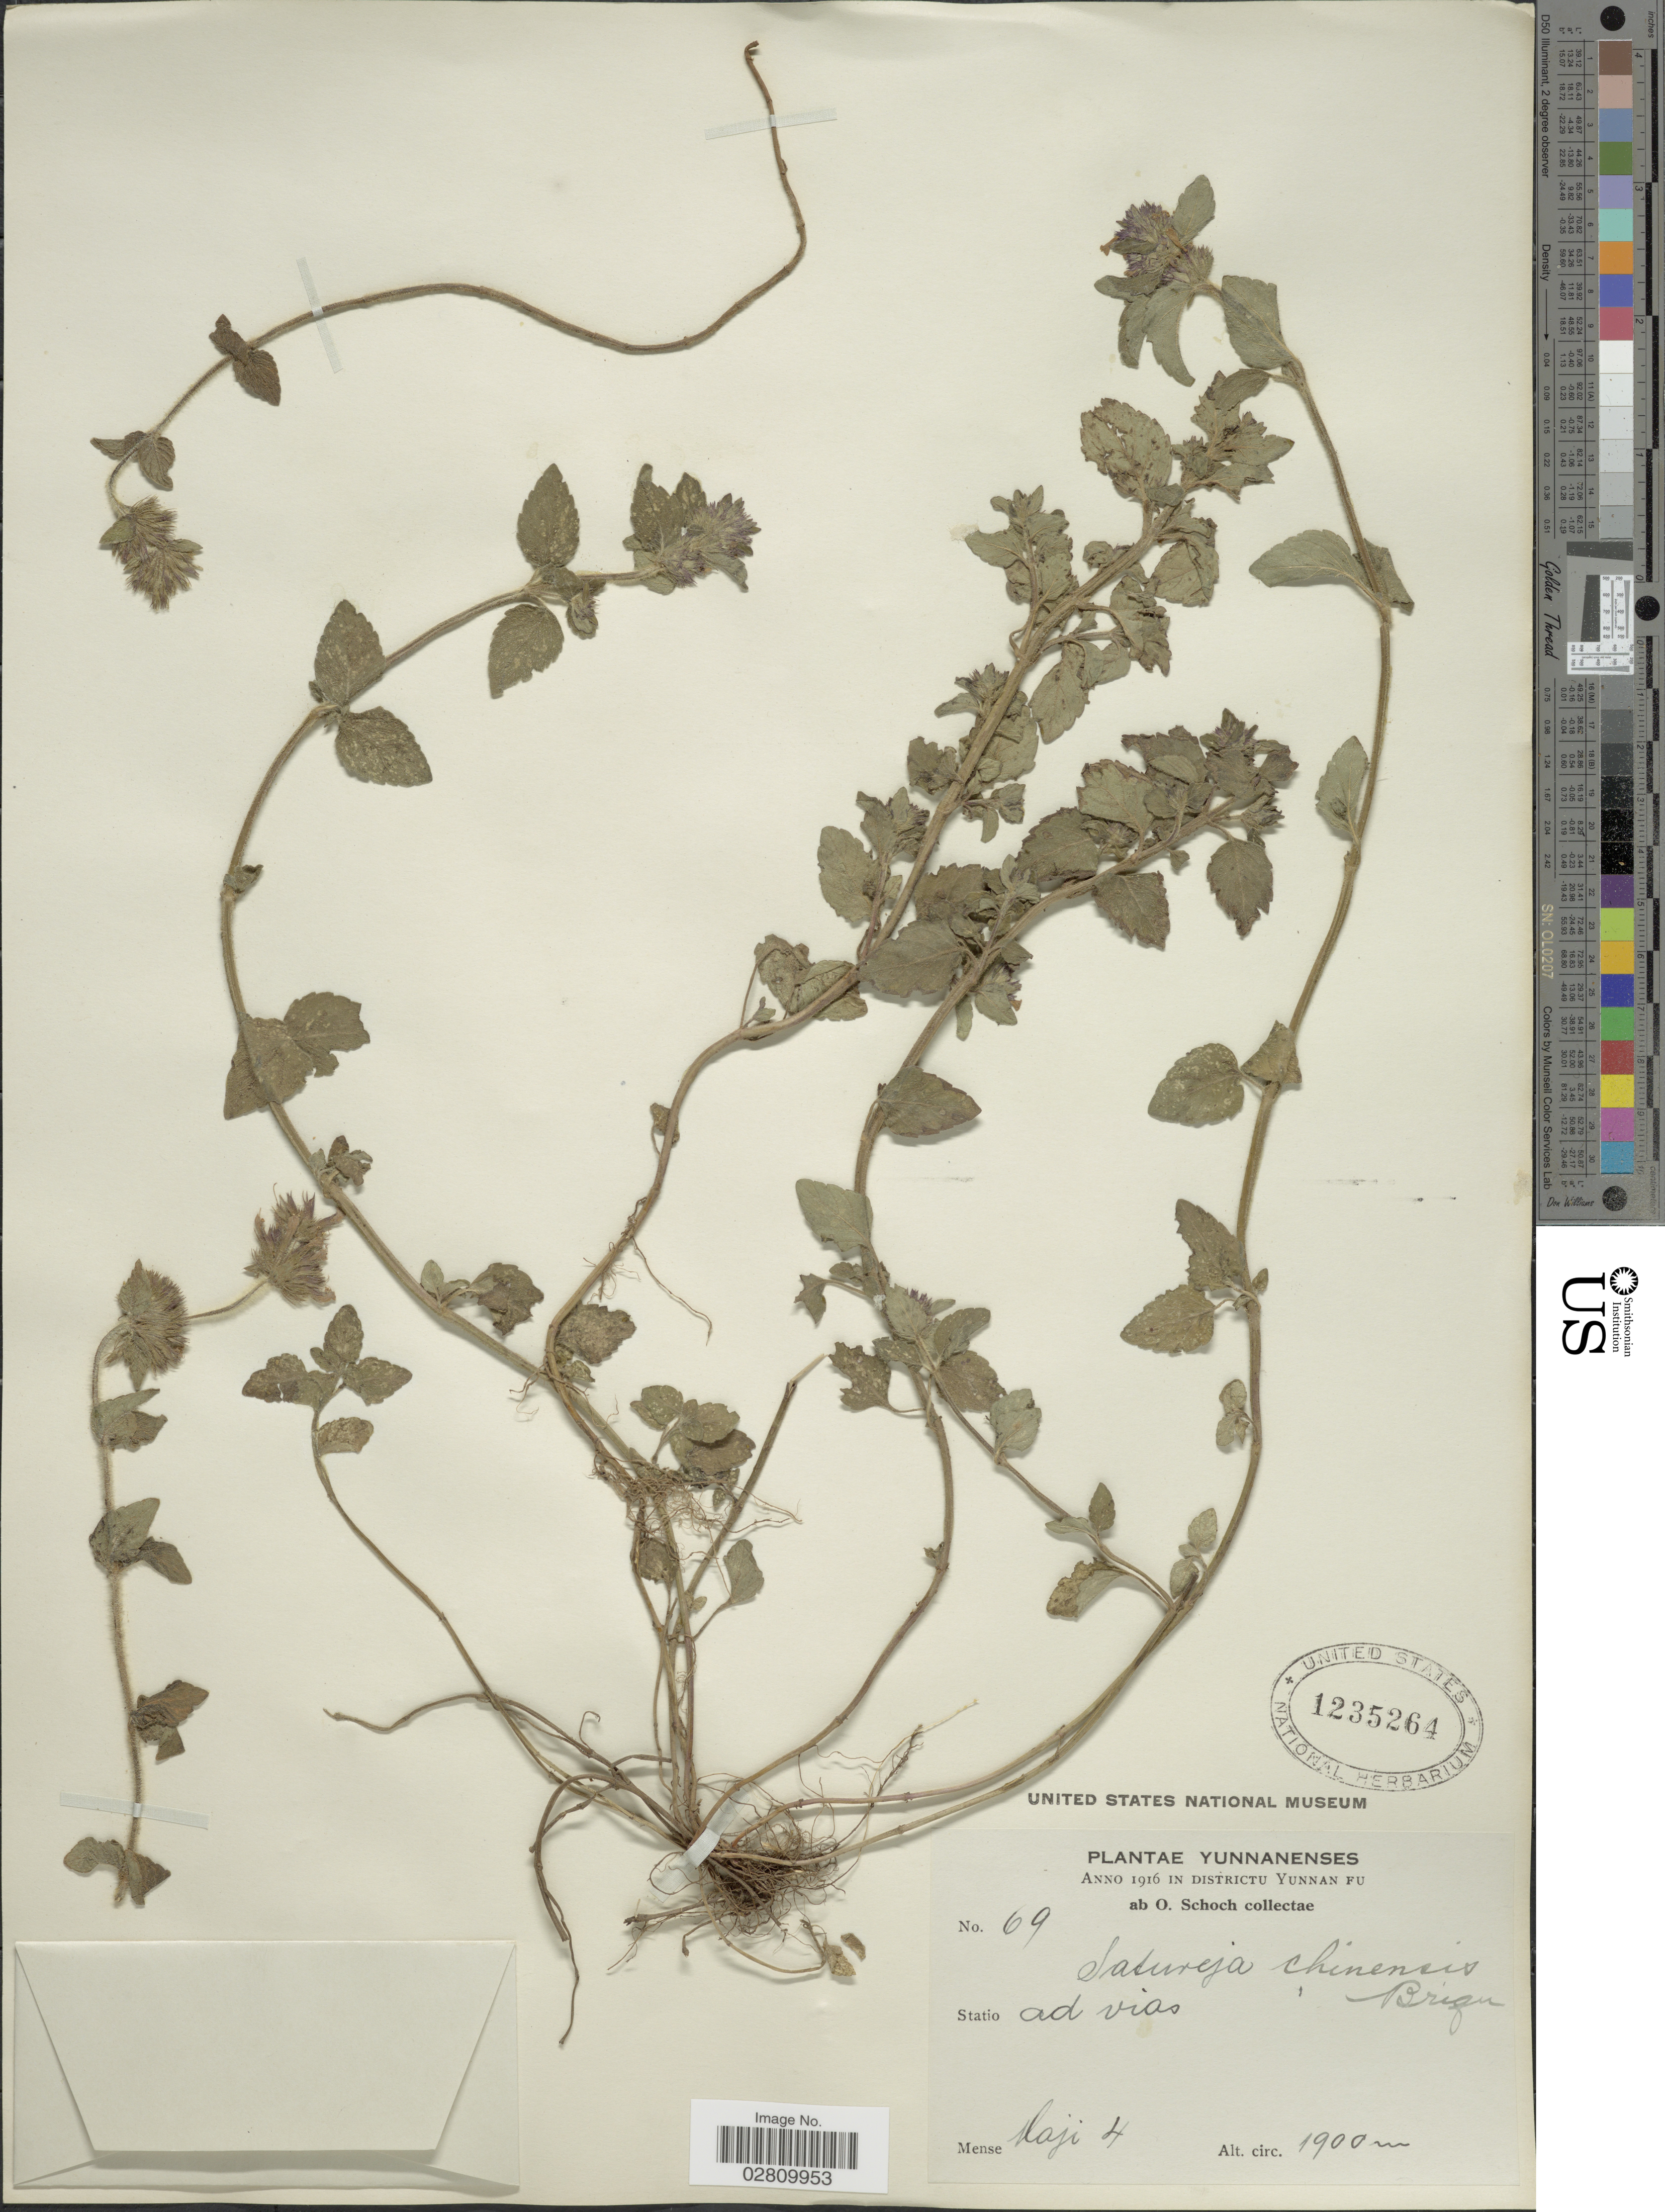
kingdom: Plantae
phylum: Tracheophyta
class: Magnoliopsida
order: Lamiales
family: Lamiaceae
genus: Calamintha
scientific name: Calamintha chinensis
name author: Benth.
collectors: O. Schoch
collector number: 69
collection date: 1916-05-04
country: China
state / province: Yunnan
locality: Districtu Yunnan Fu. Statio ad vias.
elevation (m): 1900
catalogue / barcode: US 1235264